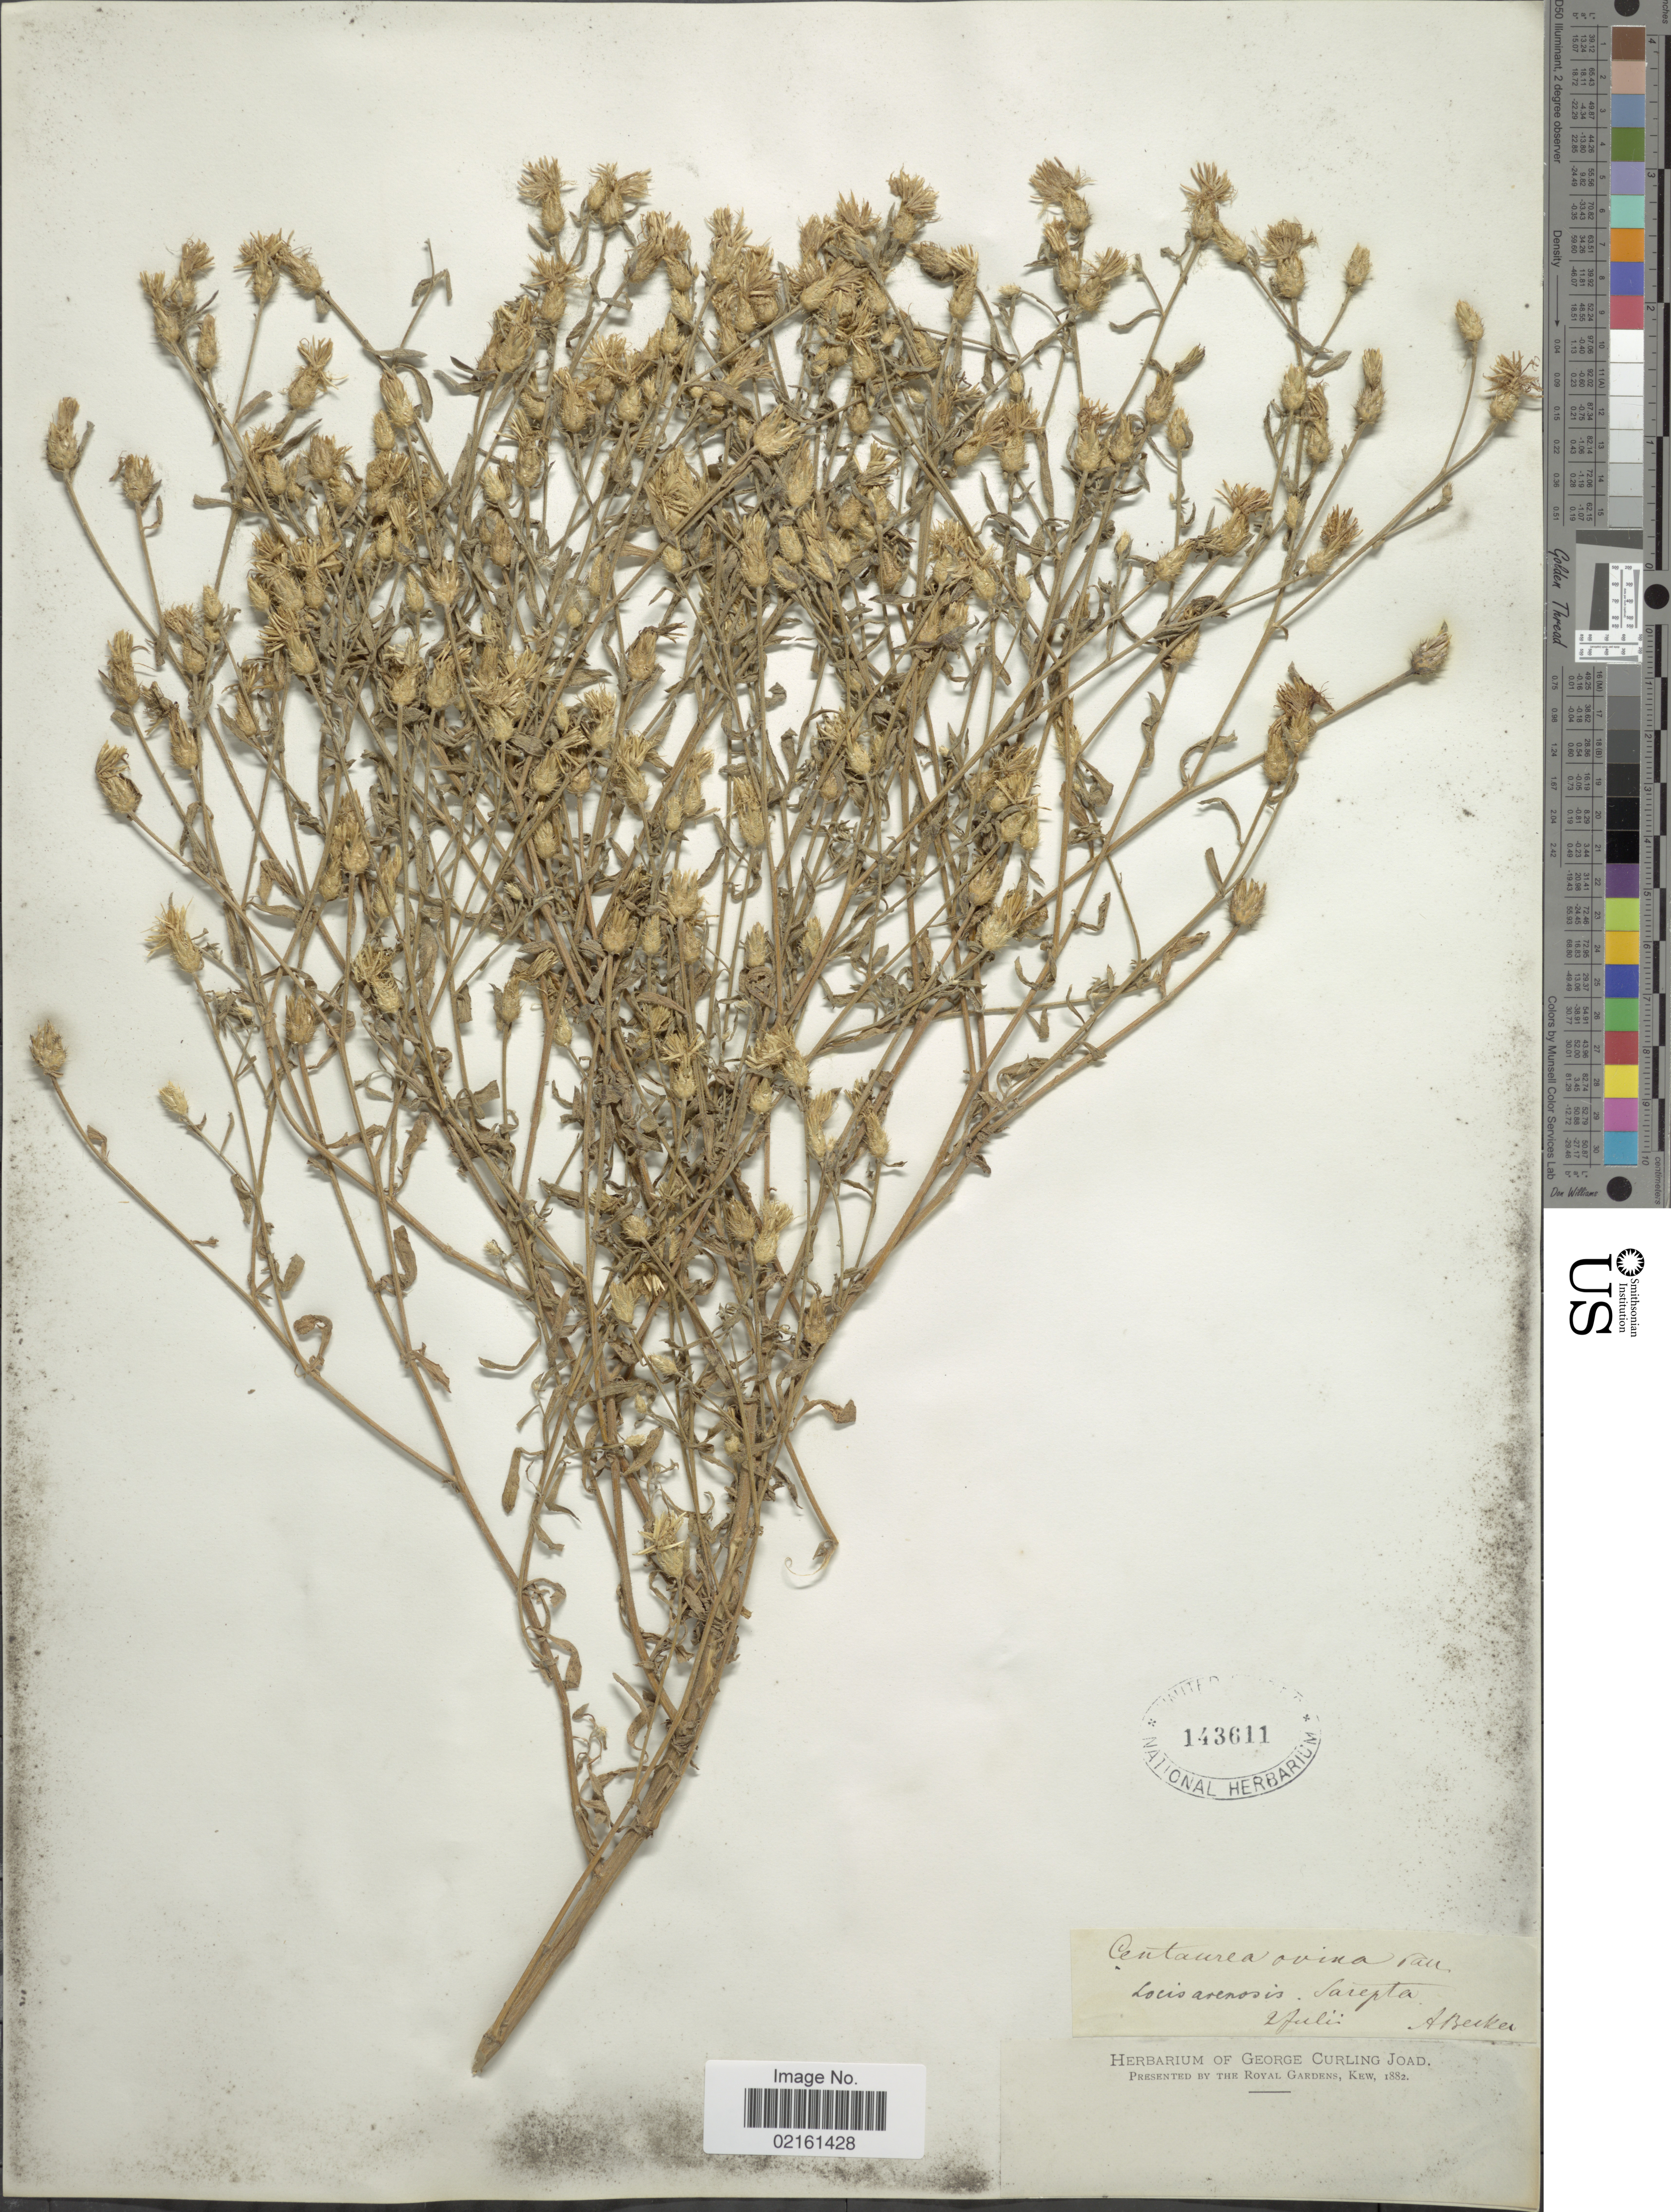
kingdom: Plantae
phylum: Tracheophyta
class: Magnoliopsida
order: Asterales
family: Asteraceae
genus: Centaurea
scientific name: Centaurea ovina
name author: Pall. ex Willd.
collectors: A. Becker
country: Russian Federation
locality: Sarepta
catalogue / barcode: US 143611